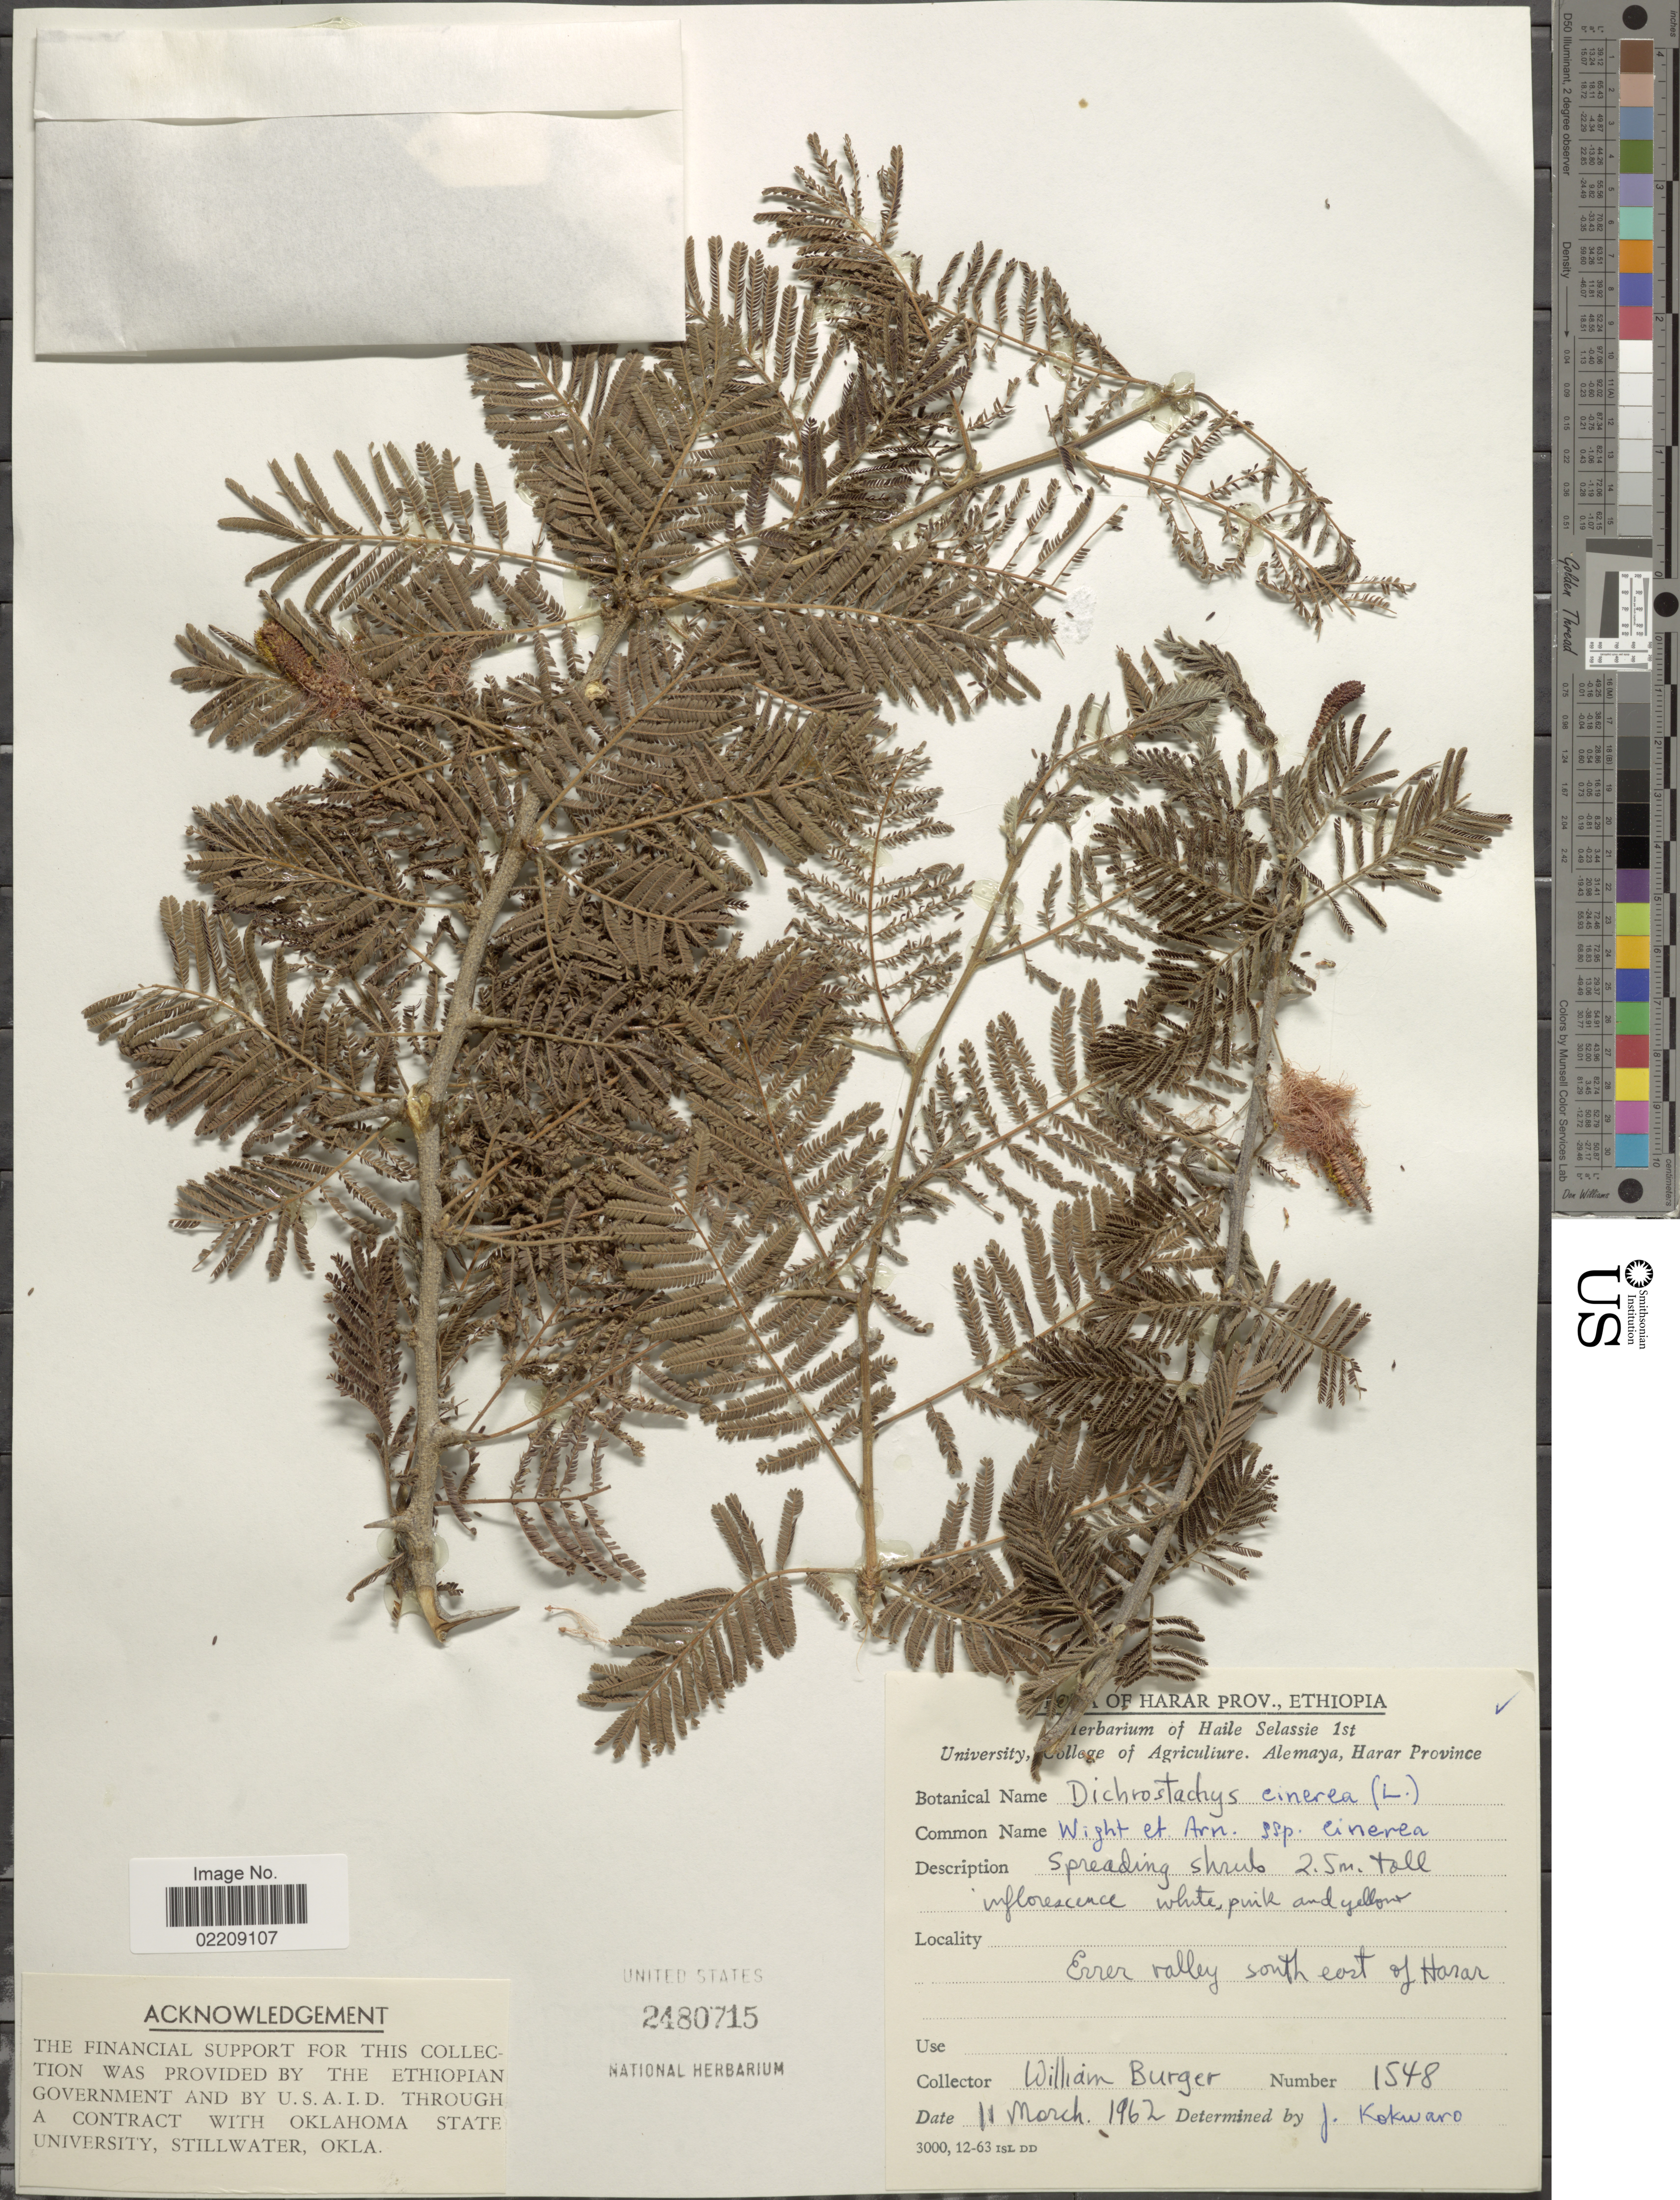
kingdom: Plantae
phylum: Tracheophyta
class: Magnoliopsida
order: Fabales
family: Fabaceae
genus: Dichrostachys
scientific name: Dichrostachys cinerea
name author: (L.) Wight & Arn.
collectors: W. Burger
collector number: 1548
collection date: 1962-03-11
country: Ethiopia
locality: Harar Prov., Errer valley south east of Harar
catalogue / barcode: US 2480715